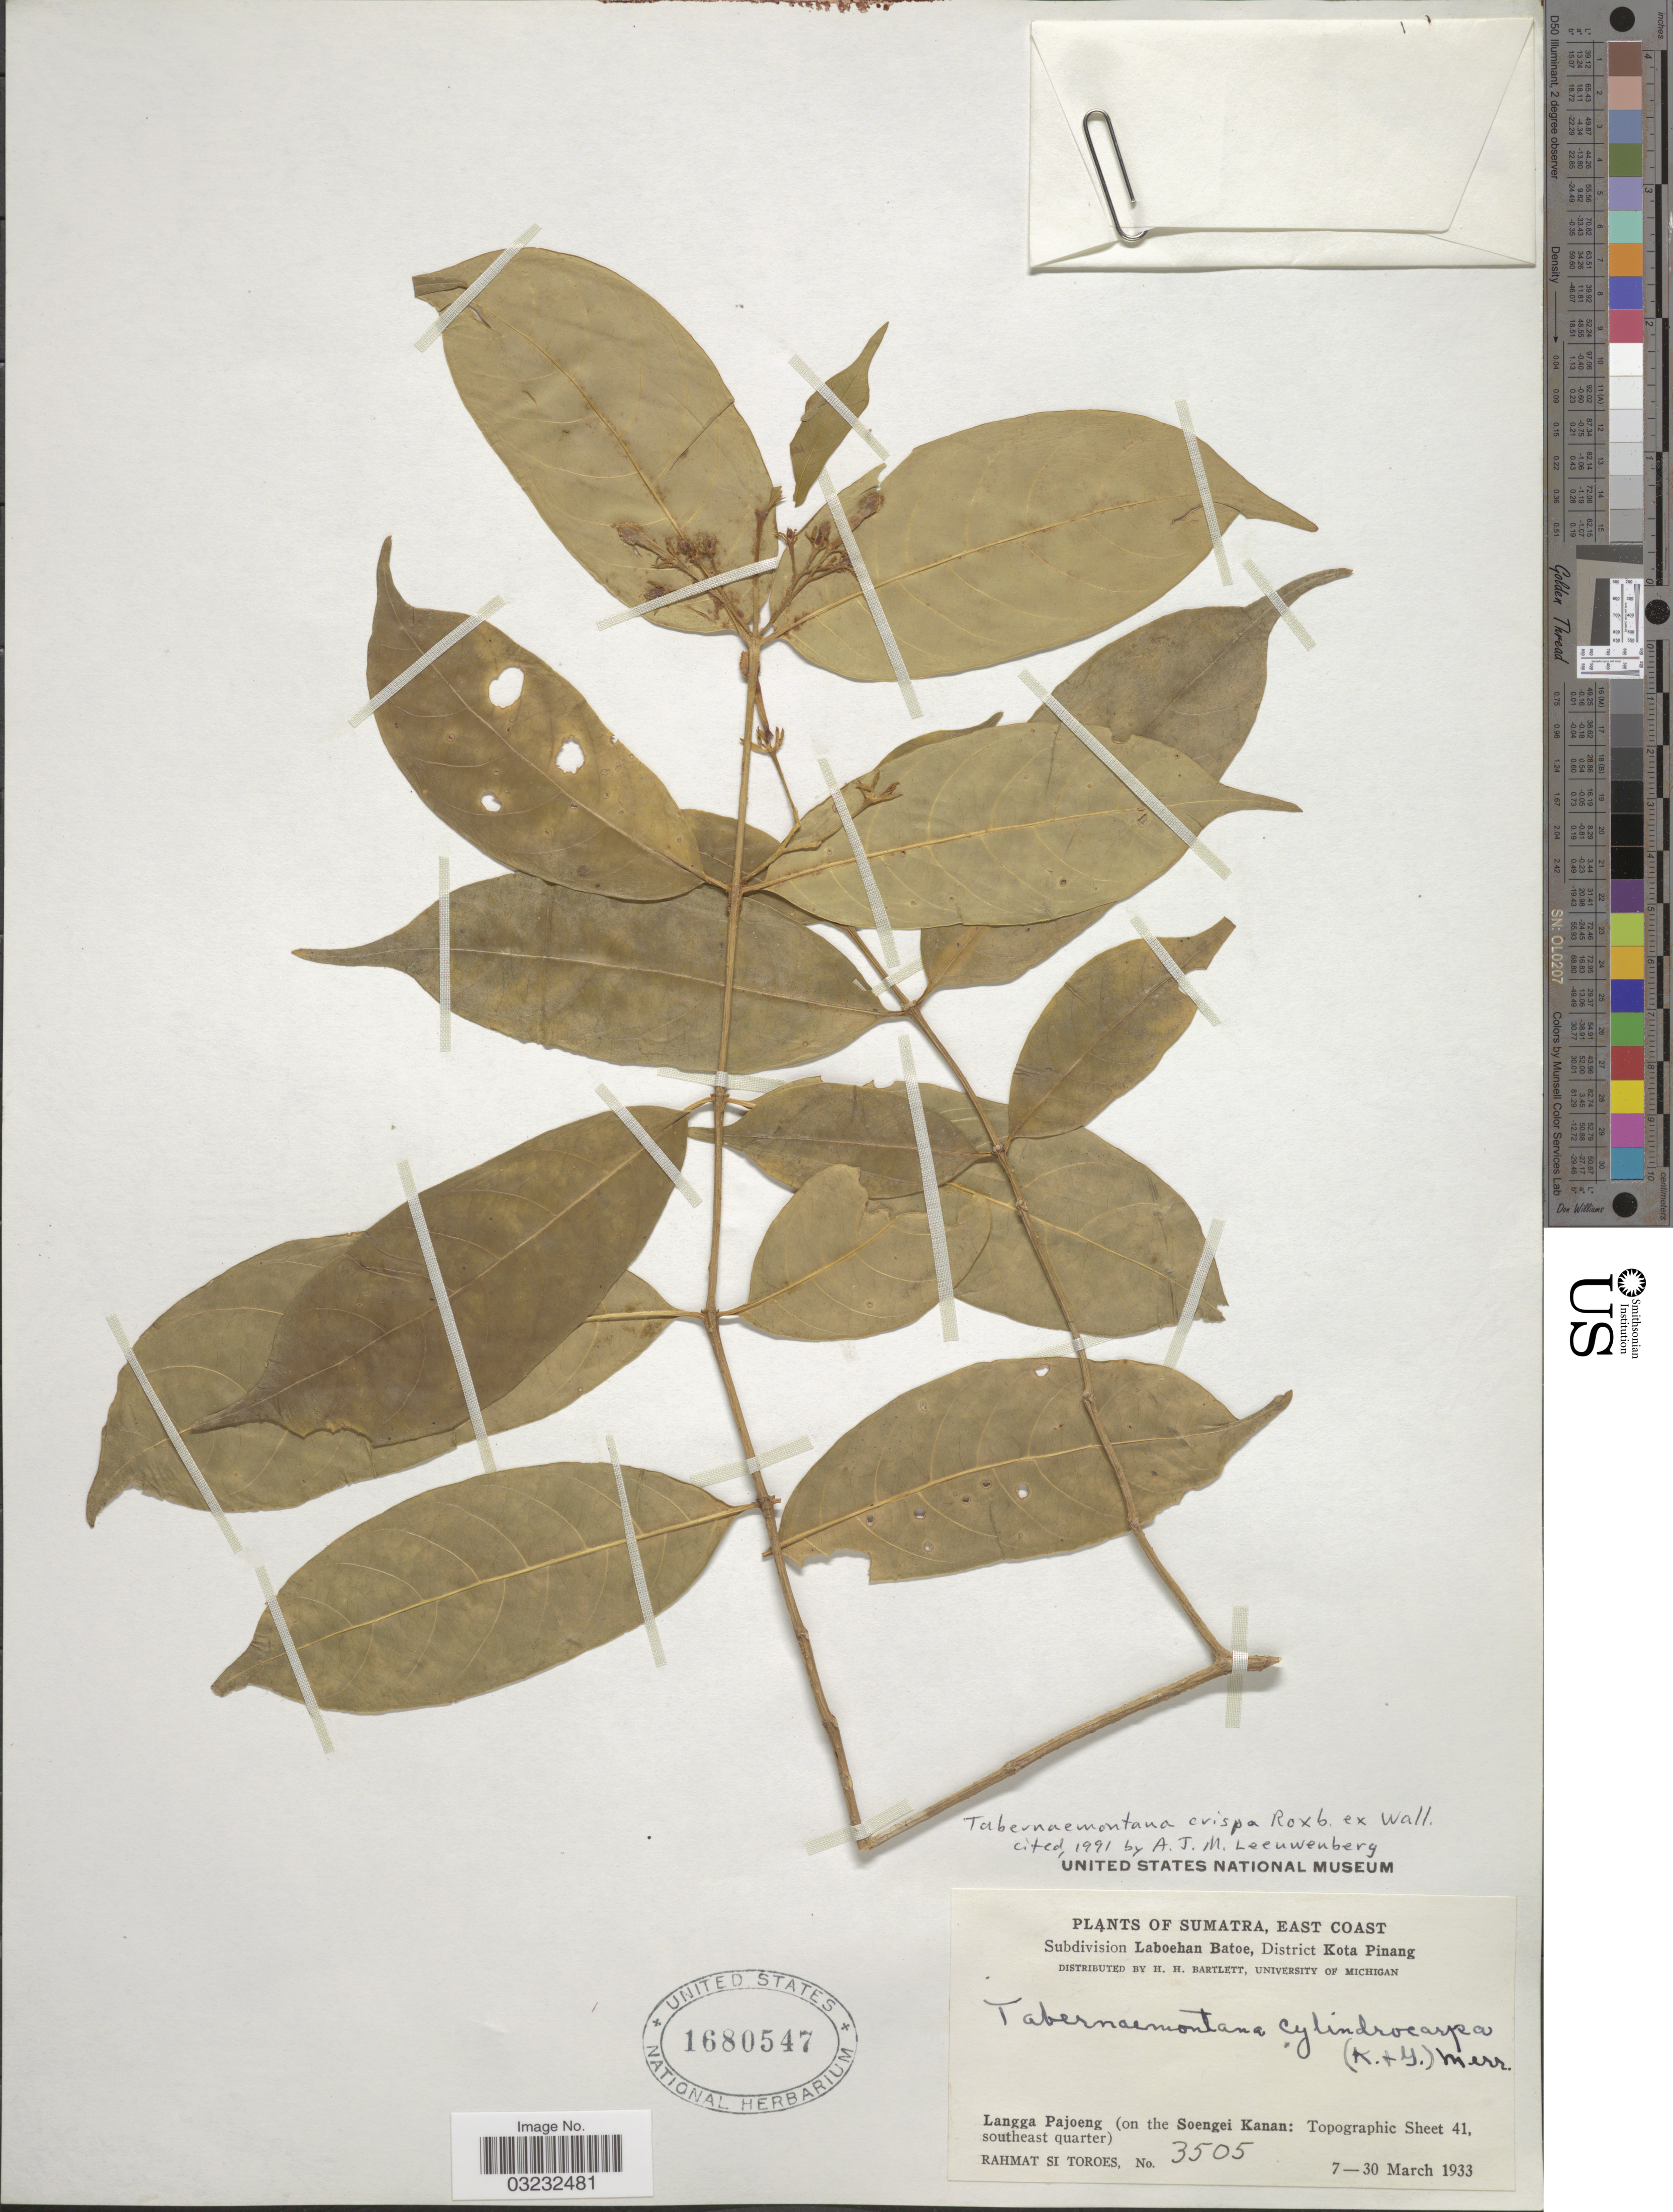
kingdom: Plantae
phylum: Tracheophyta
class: Magnoliopsida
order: Gentianales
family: Apocynaceae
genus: Tabernaemontana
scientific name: Tabernaemontana crispa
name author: (R.M. King & Gamble) Merr.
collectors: Rahmat Si Boeea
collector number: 3505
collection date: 1933-03-07/1933-03-30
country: Indonesia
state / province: Sumatra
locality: East Coast, Subdivision Laboehan Batoe, District Kota Pinang, Langga Pajoeng (on the Soengei Kanan: Topographic Sheet 41, southeast quarter).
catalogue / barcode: US 1680547